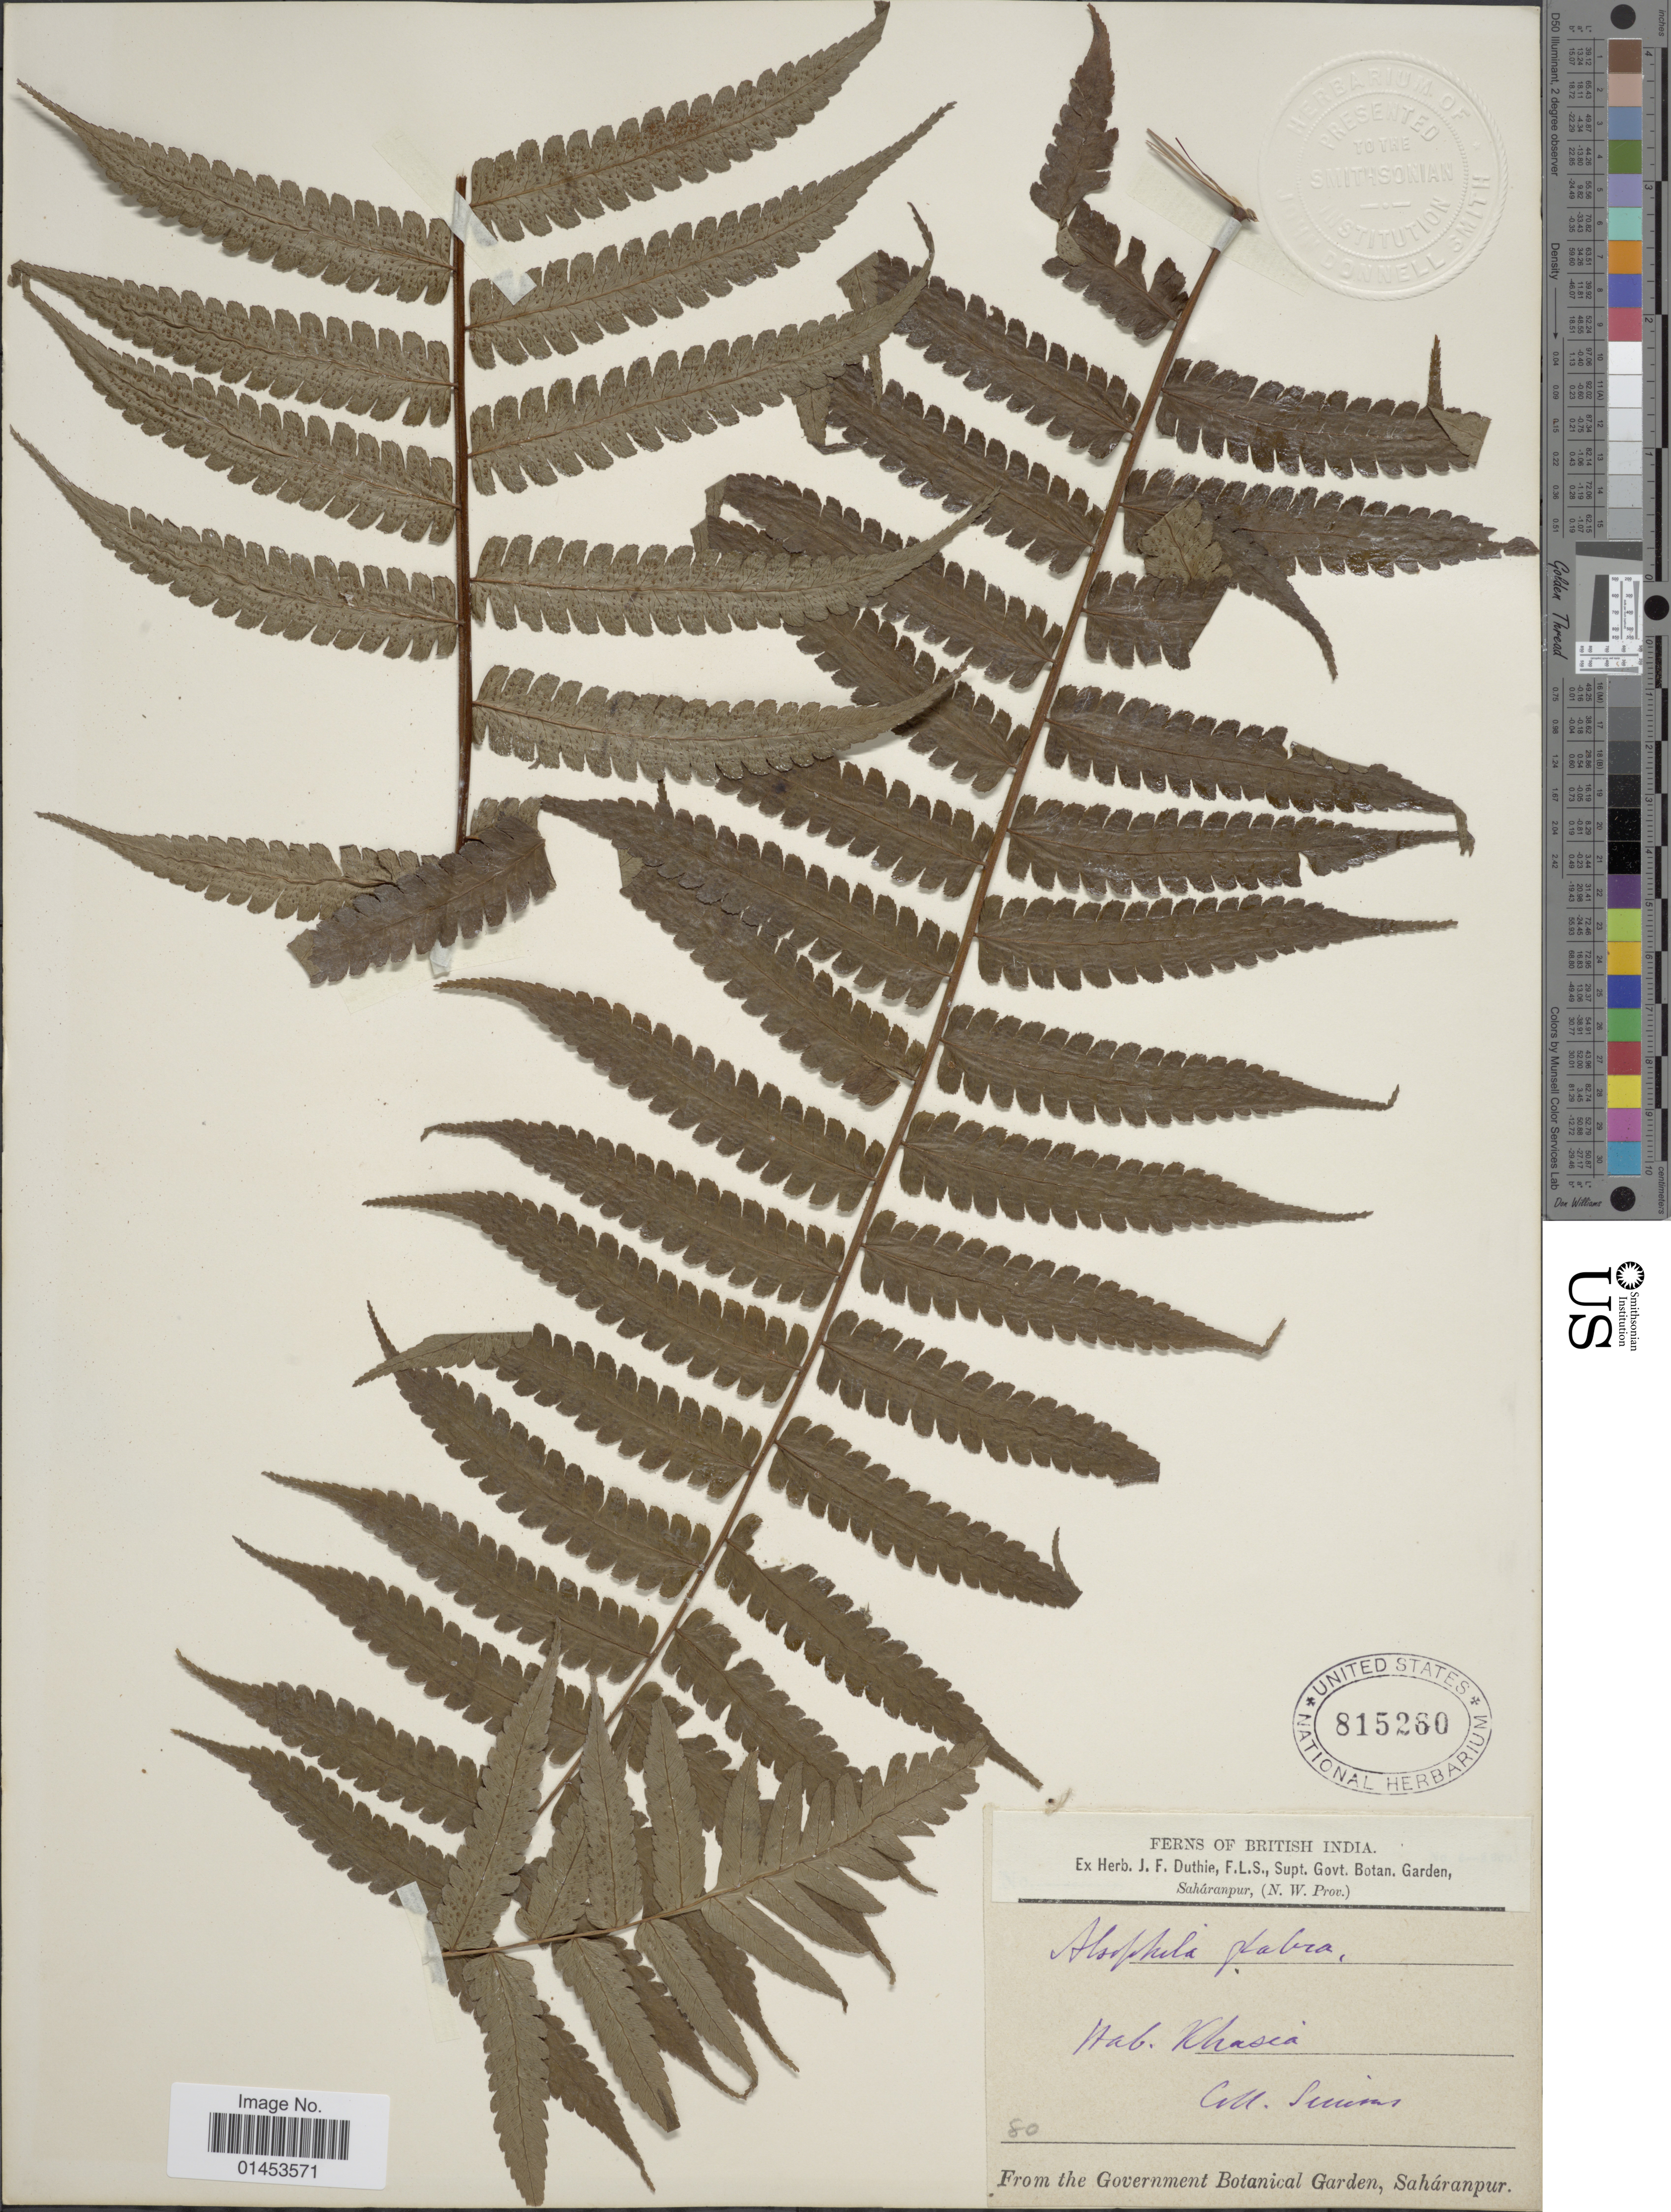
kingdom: Plantae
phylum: Tracheophyta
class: Polypodiopsida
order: Cyatheales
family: Cyatheaceae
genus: Cyathea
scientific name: Cyathea gigantea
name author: (Wall. ex Hook.) Holttum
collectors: -. Simons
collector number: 80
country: India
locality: Hab. Khasia, British India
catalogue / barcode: US 815260